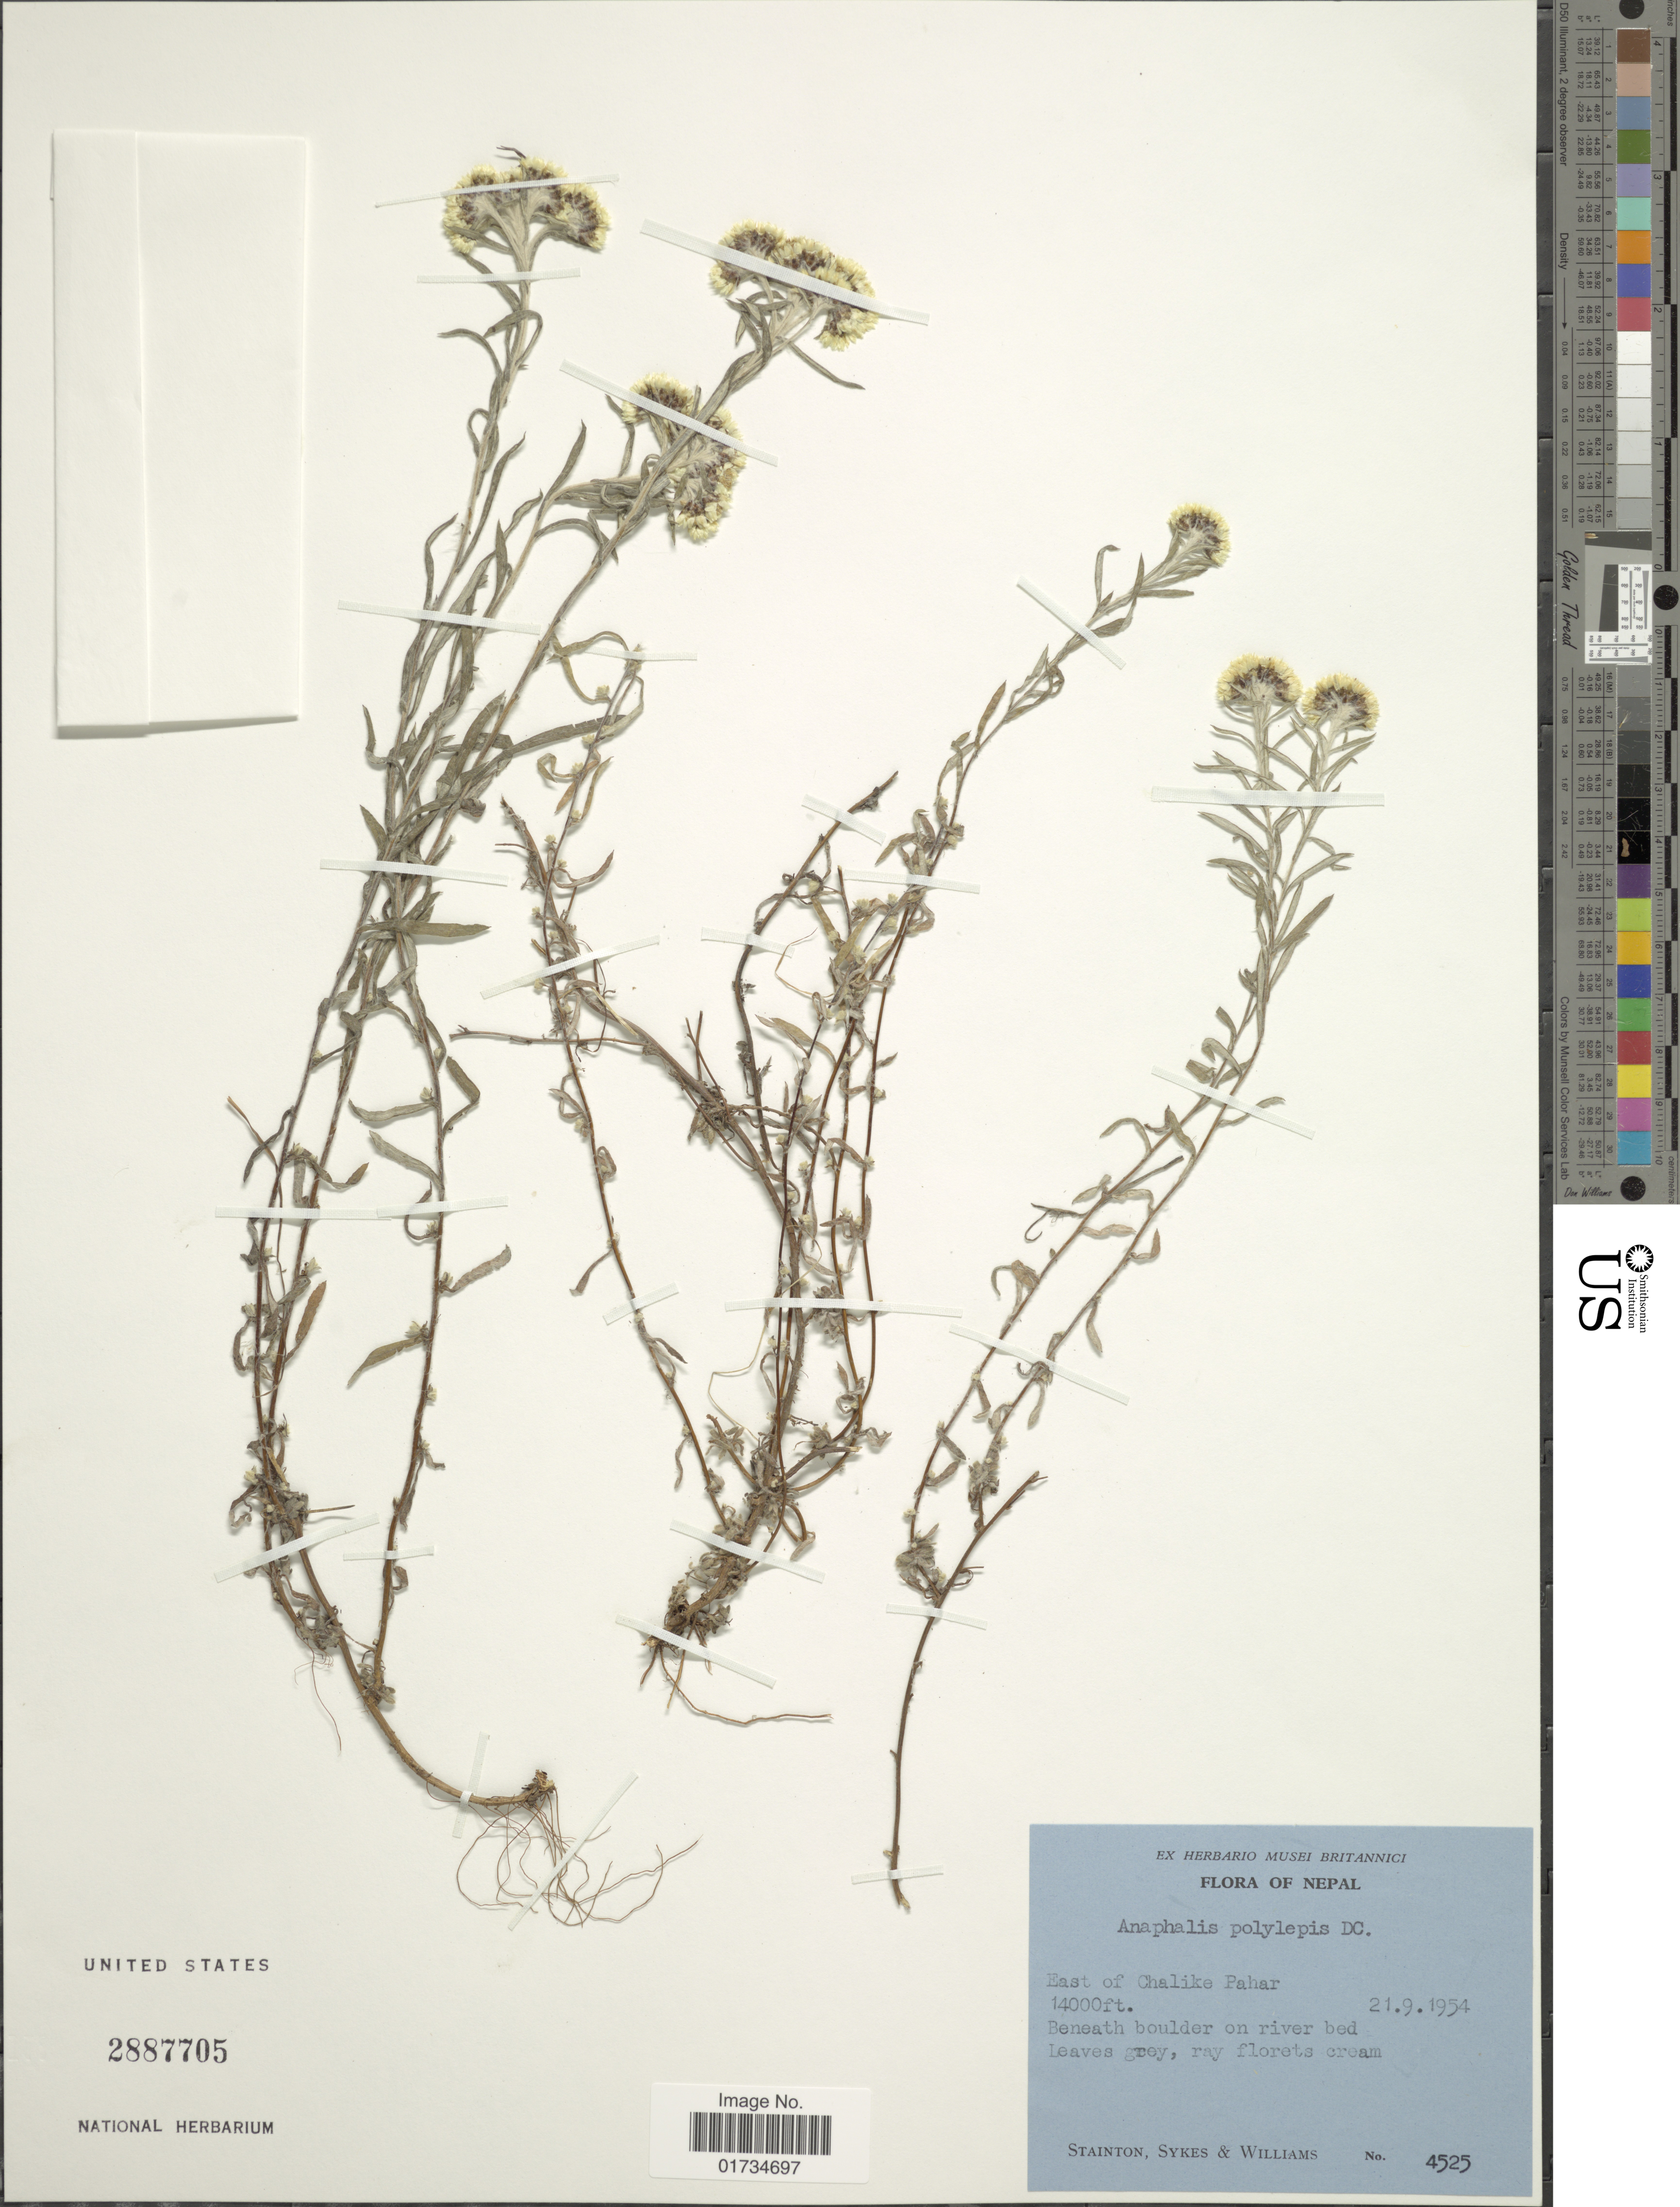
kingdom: Plantae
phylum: Tracheophyta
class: Magnoliopsida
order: Asterales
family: Asteraceae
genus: Anaphalis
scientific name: Anaphalis polylepis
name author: Ling & Y.L. Chen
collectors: -. Stainton, Sykes, -- & -- Williams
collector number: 4525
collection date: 1954-09-21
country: Nepal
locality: Nepal. East of Chalike Pahar. Beneath boulder on river bed.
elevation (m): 4267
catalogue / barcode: US 2887705